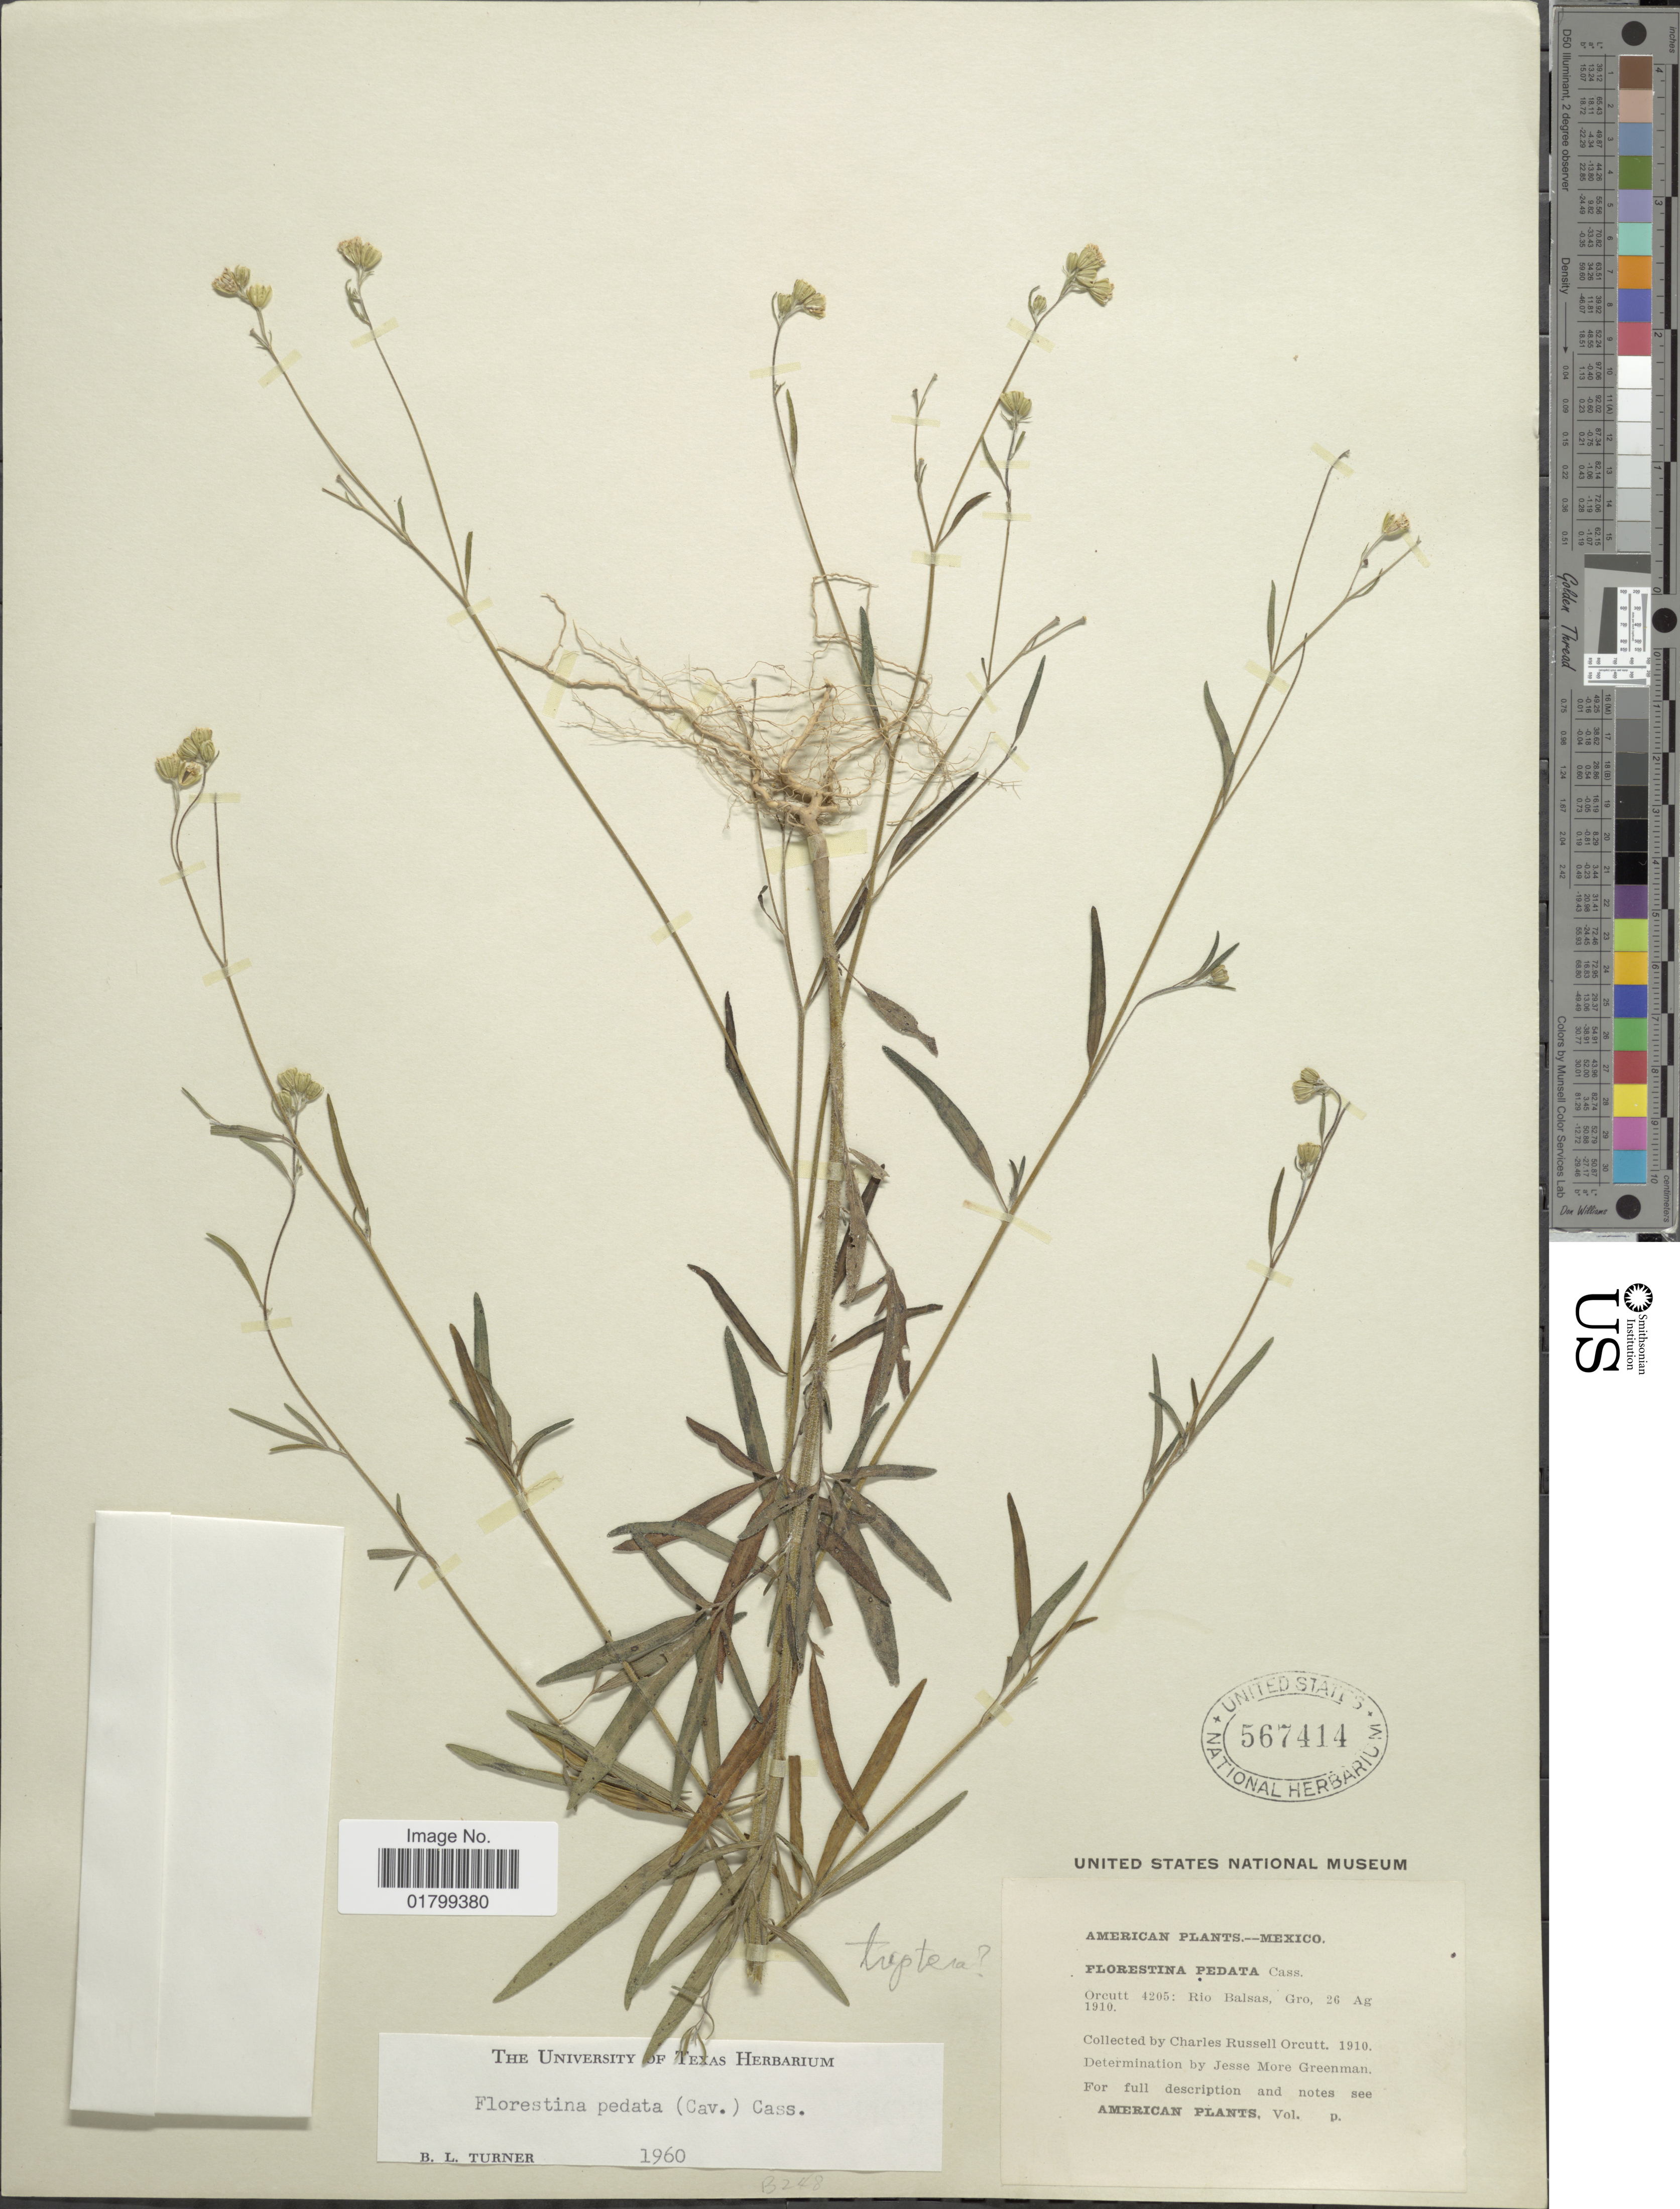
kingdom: Plantae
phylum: Tracheophyta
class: Magnoliopsida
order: Asterales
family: Asteraceae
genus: Florestina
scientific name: Florestina pedata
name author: (Cav.) Cass.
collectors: -- Orcutt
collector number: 4205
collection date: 1910-08-26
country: Mexico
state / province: Guerrero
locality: Rio Balsas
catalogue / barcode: US 567414